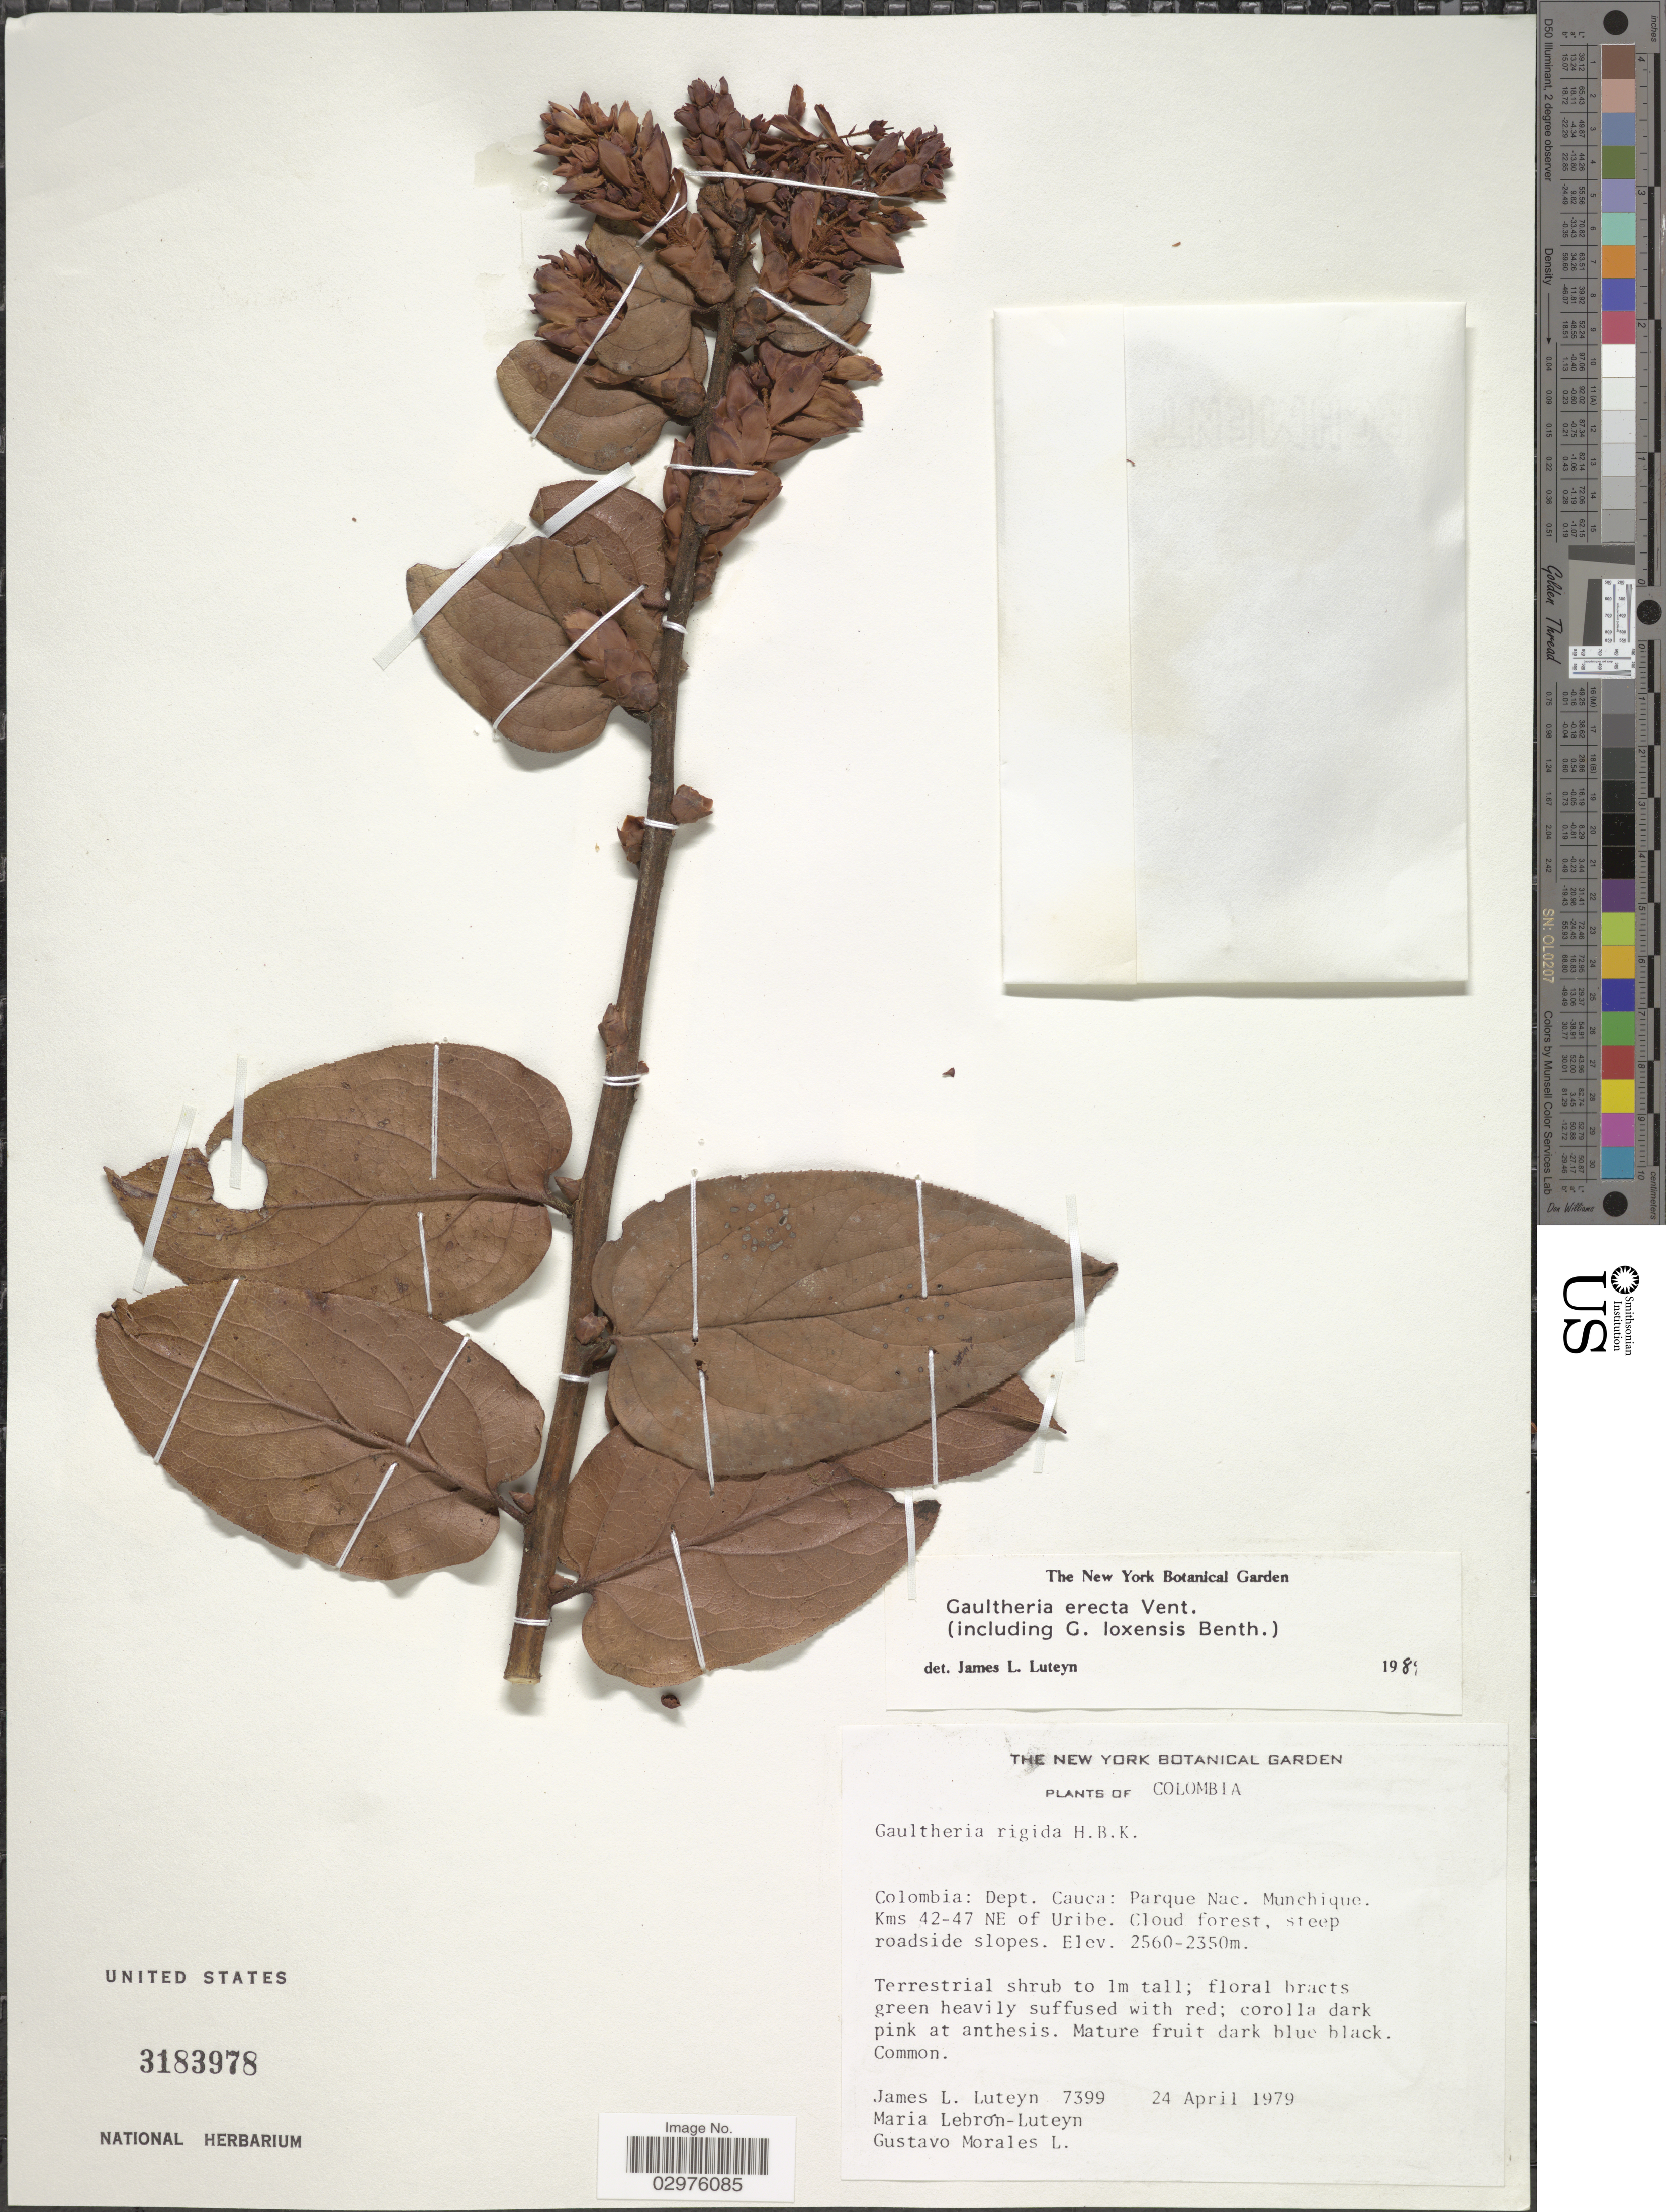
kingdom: Plantae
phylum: Tracheophyta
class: Magnoliopsida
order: Ericales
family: Ericaceae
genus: Gaultheria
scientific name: Gaultheria erecta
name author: Vent.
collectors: J. L. Luteyn, M. L. Lebrón-Luteyn & G. Morales L.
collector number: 7399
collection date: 1979-04-24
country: Colombia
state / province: Cauca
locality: Dept. Cauca: Parque Nac. Munchique. Kms 42-47 NE of Uribe.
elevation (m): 2350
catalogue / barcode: US 3183978